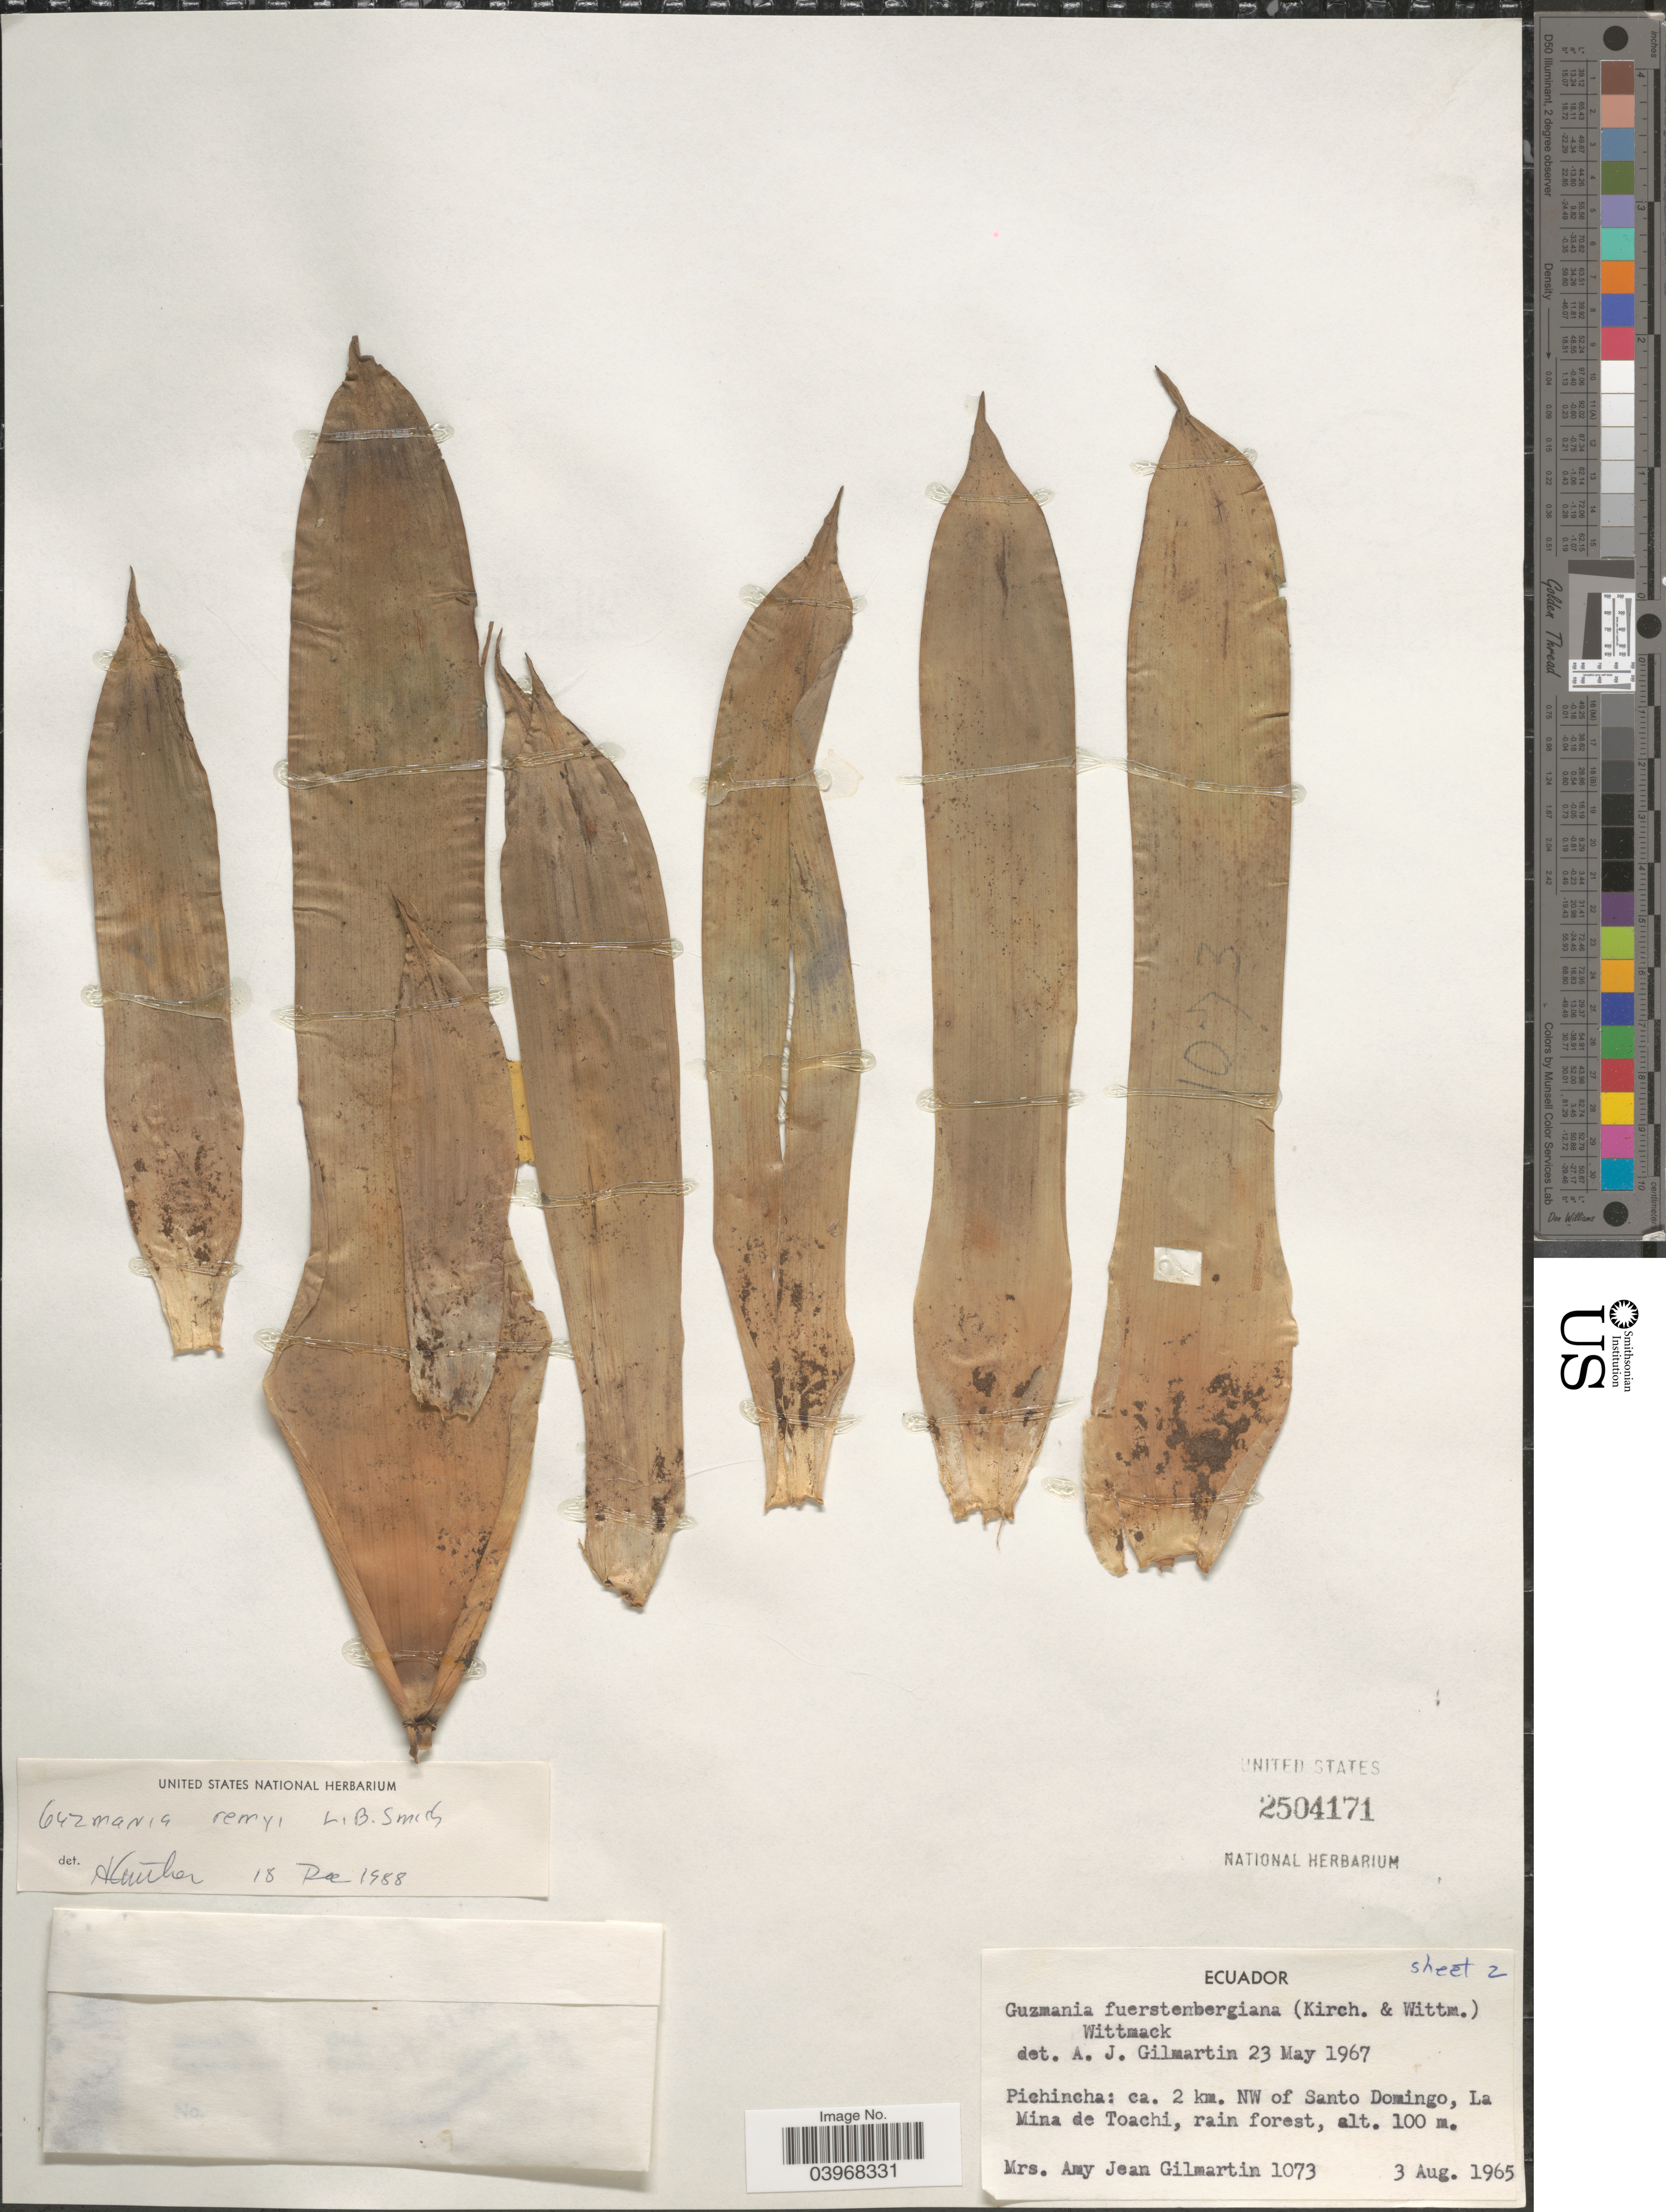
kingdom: Plantae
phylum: Tracheophyta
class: Liliopsida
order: Poales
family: Bromeliaceae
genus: Guzmania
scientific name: Guzmania fuerstenbergiana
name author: Wittm.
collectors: A. J. Gilmartin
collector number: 1073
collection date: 1965-08-03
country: Ecuador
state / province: Pichincha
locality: Ca. 2 km. NW of Santo Domingo, La Mina de Toachi.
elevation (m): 100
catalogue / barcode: US 2504171